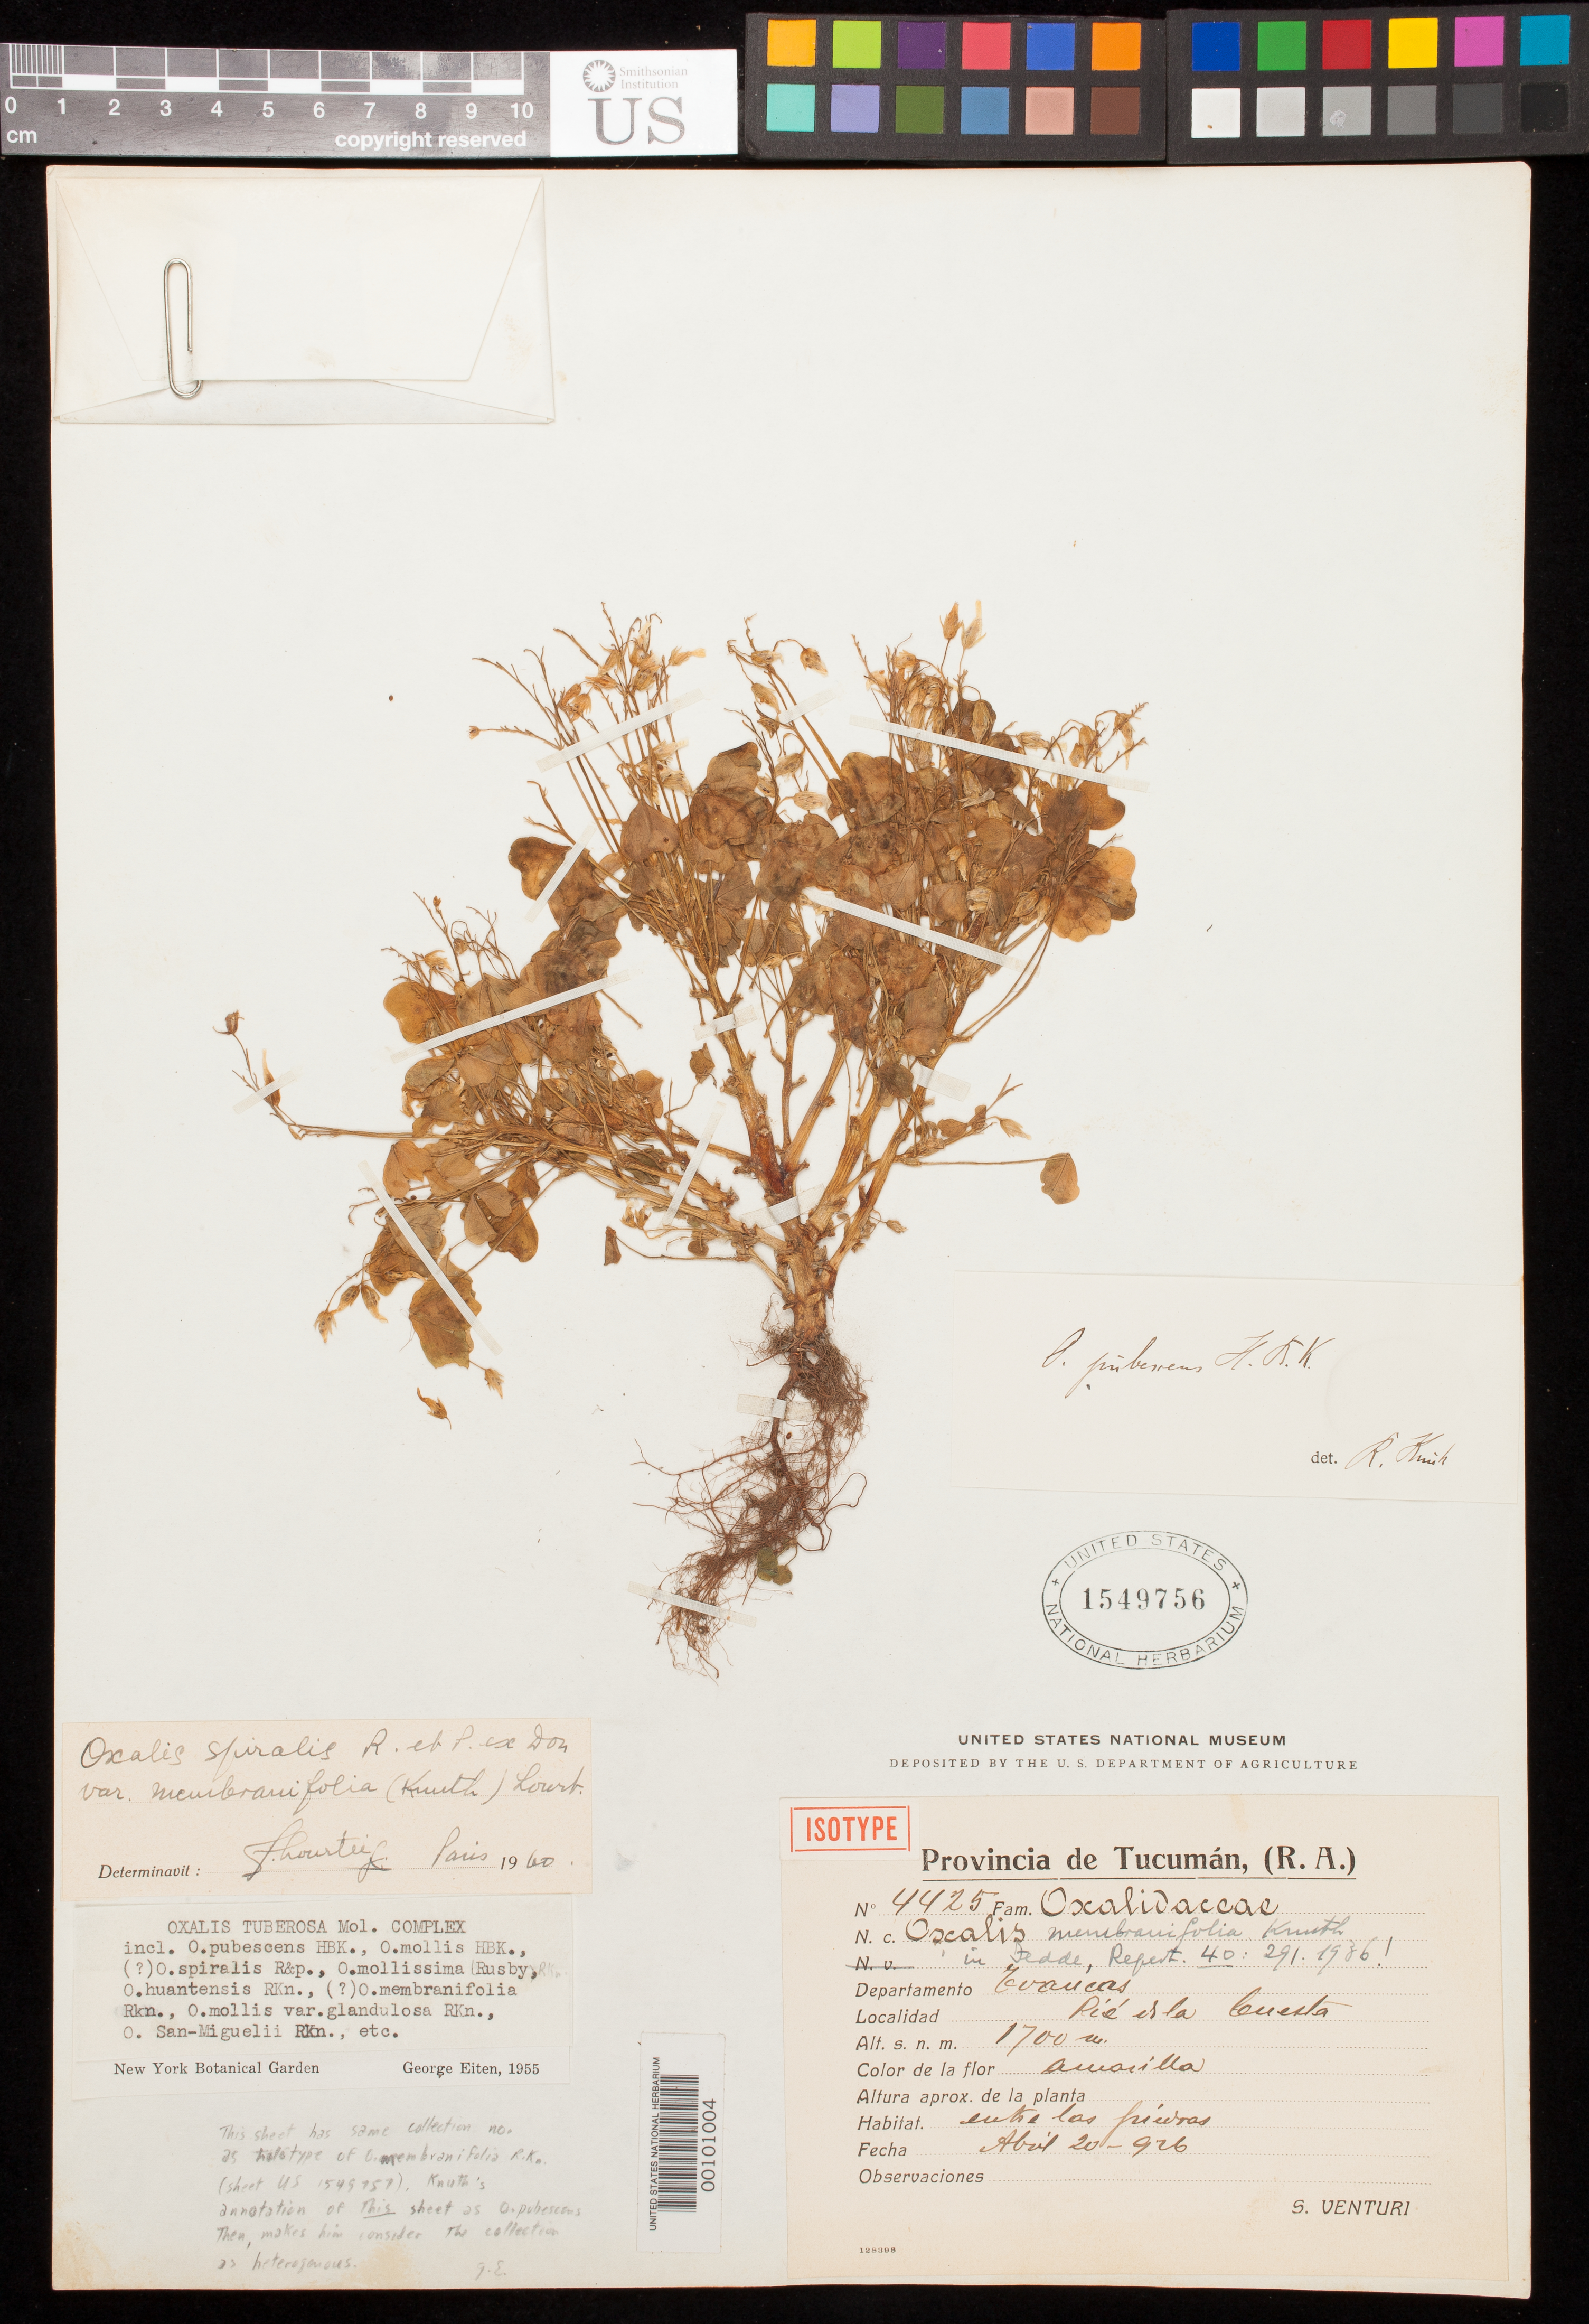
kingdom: Plantae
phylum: Tracheophyta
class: Magnoliopsida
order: Oxalidales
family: Oxalidaceae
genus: Oxalis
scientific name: Oxalis membranifolia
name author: R. Knuth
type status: Isotype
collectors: S. Venturi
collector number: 4425 a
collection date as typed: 20 Apr 1926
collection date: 1926-04-20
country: Argentina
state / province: Tucumán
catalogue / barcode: US 1549756